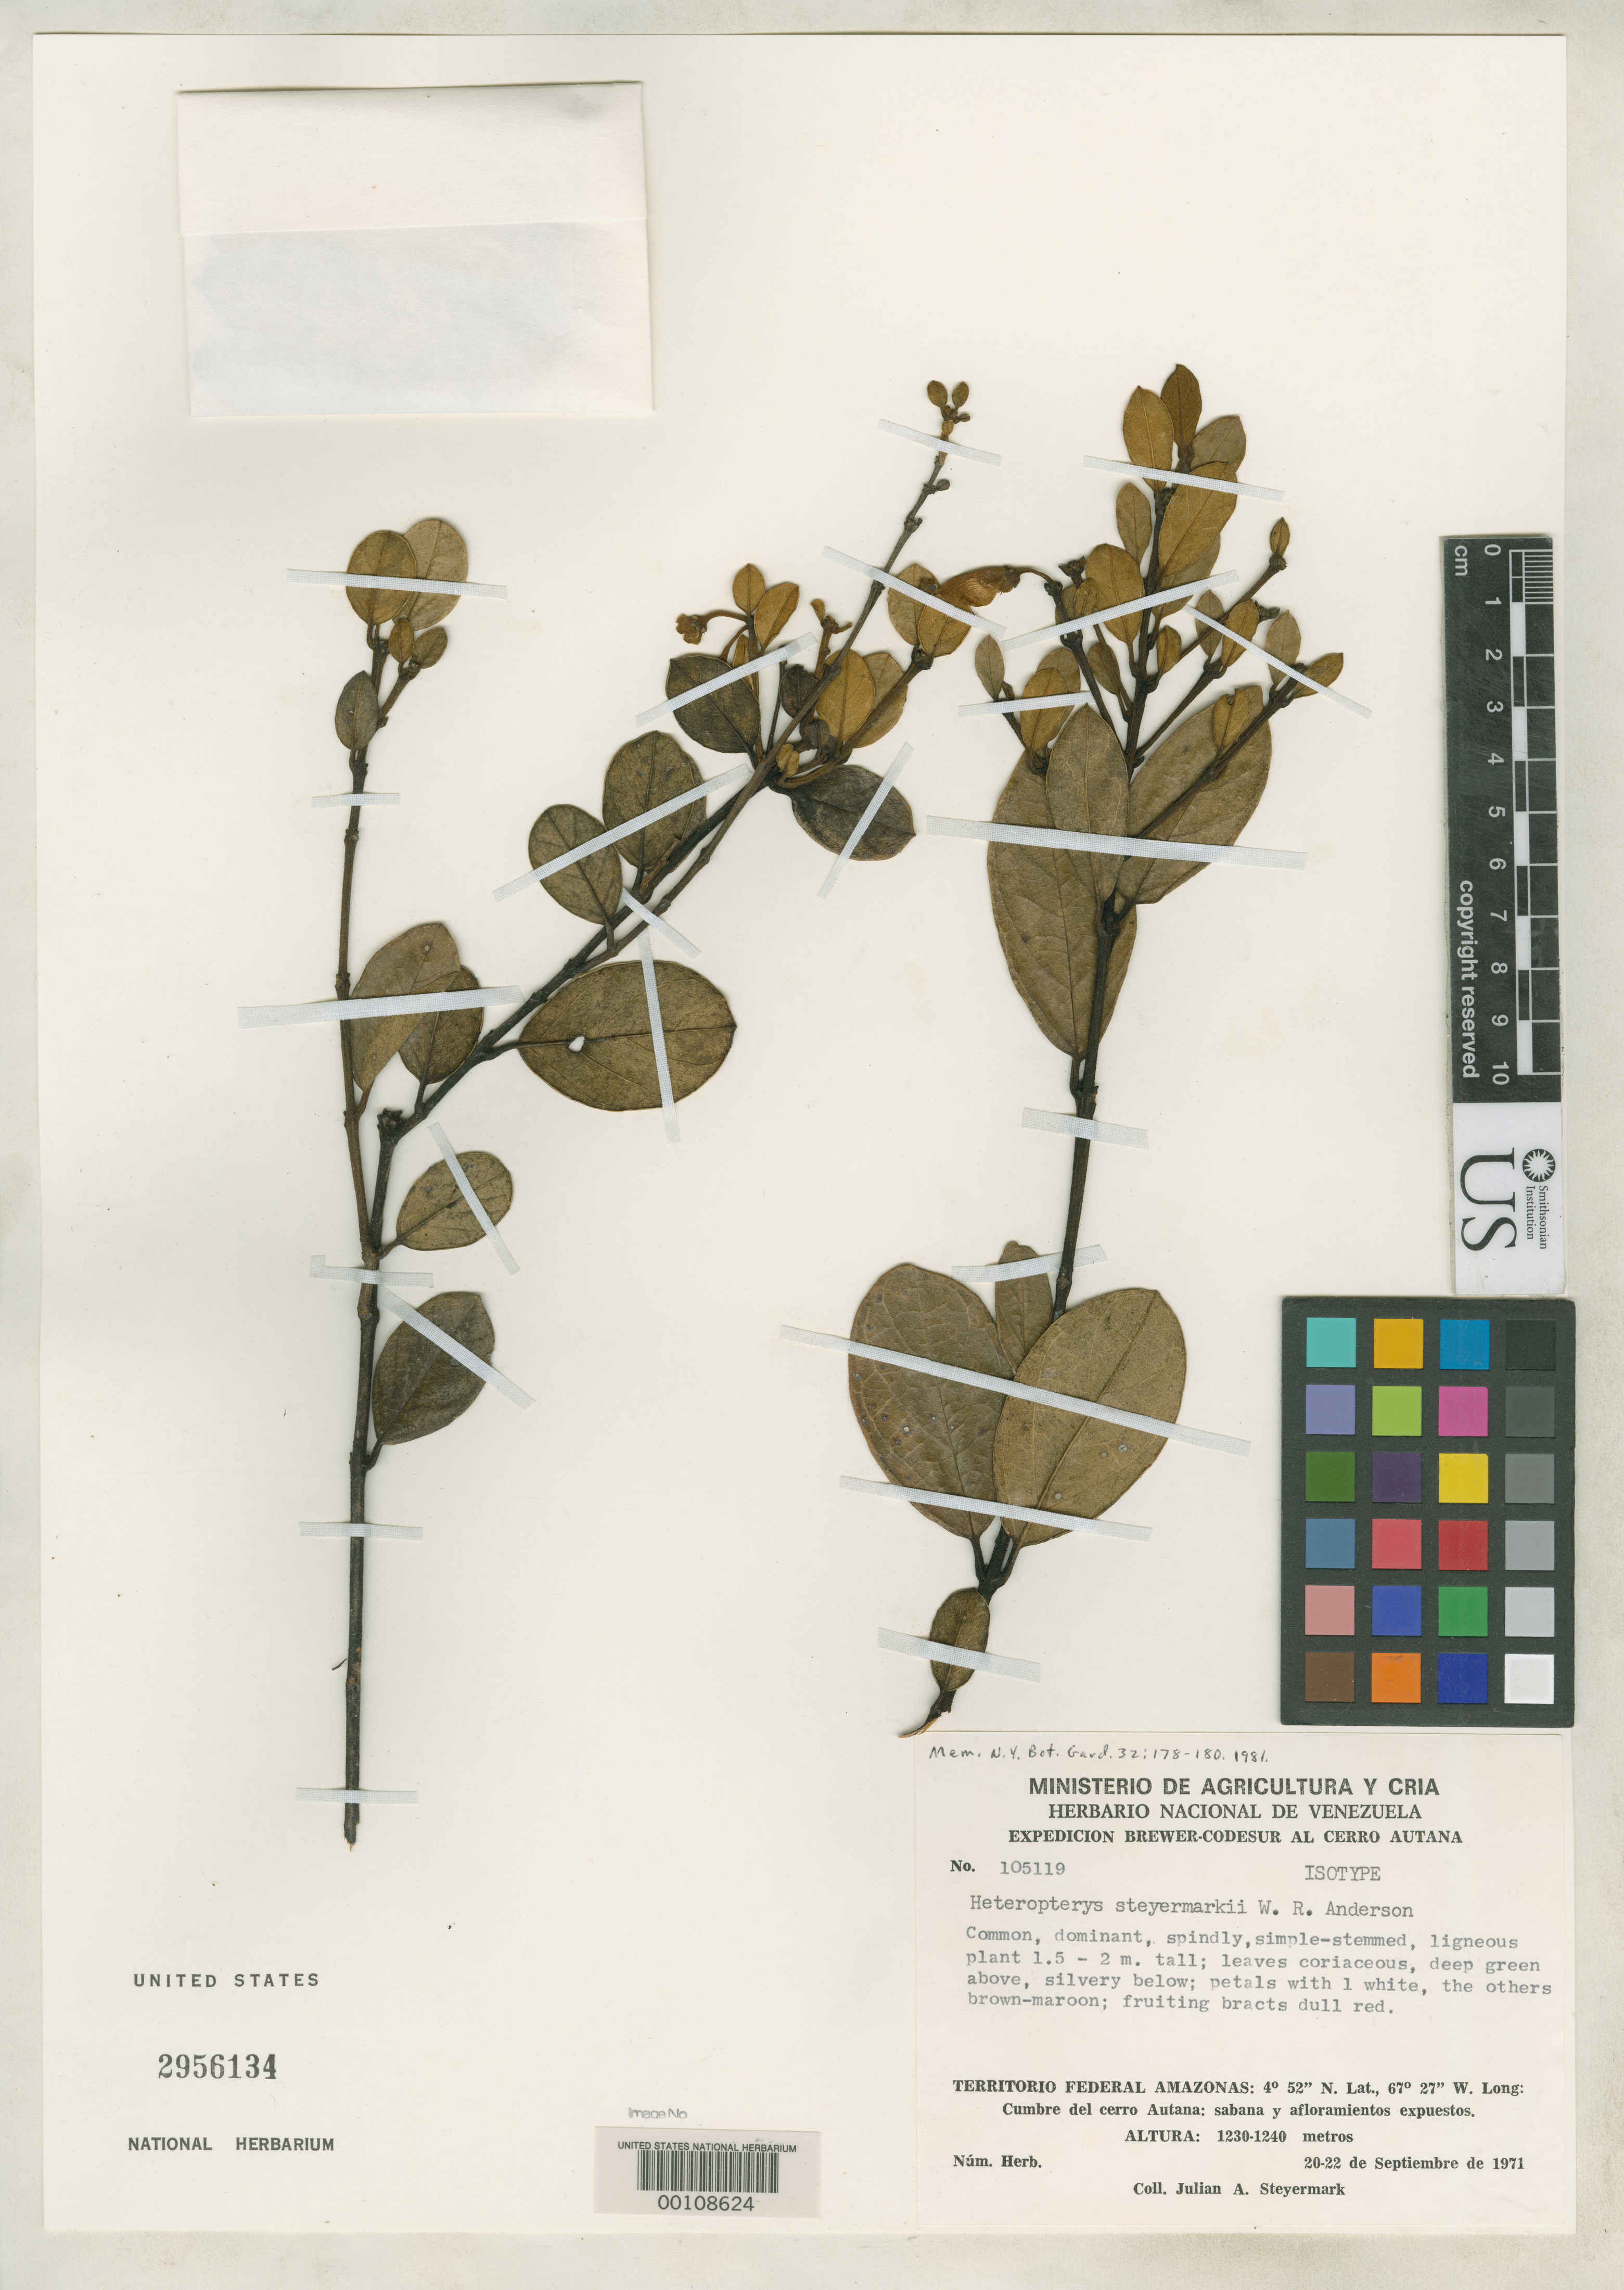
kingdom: Plantae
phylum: Tracheophyta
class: Magnoliopsida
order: Malpighiales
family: Malpighiaceae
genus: Heteropterys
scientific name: Heteropterys steyermarkii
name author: W.R. Anderson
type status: Isotype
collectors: J. Steyermark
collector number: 105119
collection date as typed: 20 Sep 1971 to 22 Sep 1971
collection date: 1971-09-20/1971-09-22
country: Venezuela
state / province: Amazonas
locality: Cumbre del Cerro Autana.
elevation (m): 1230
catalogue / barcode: US 2956134